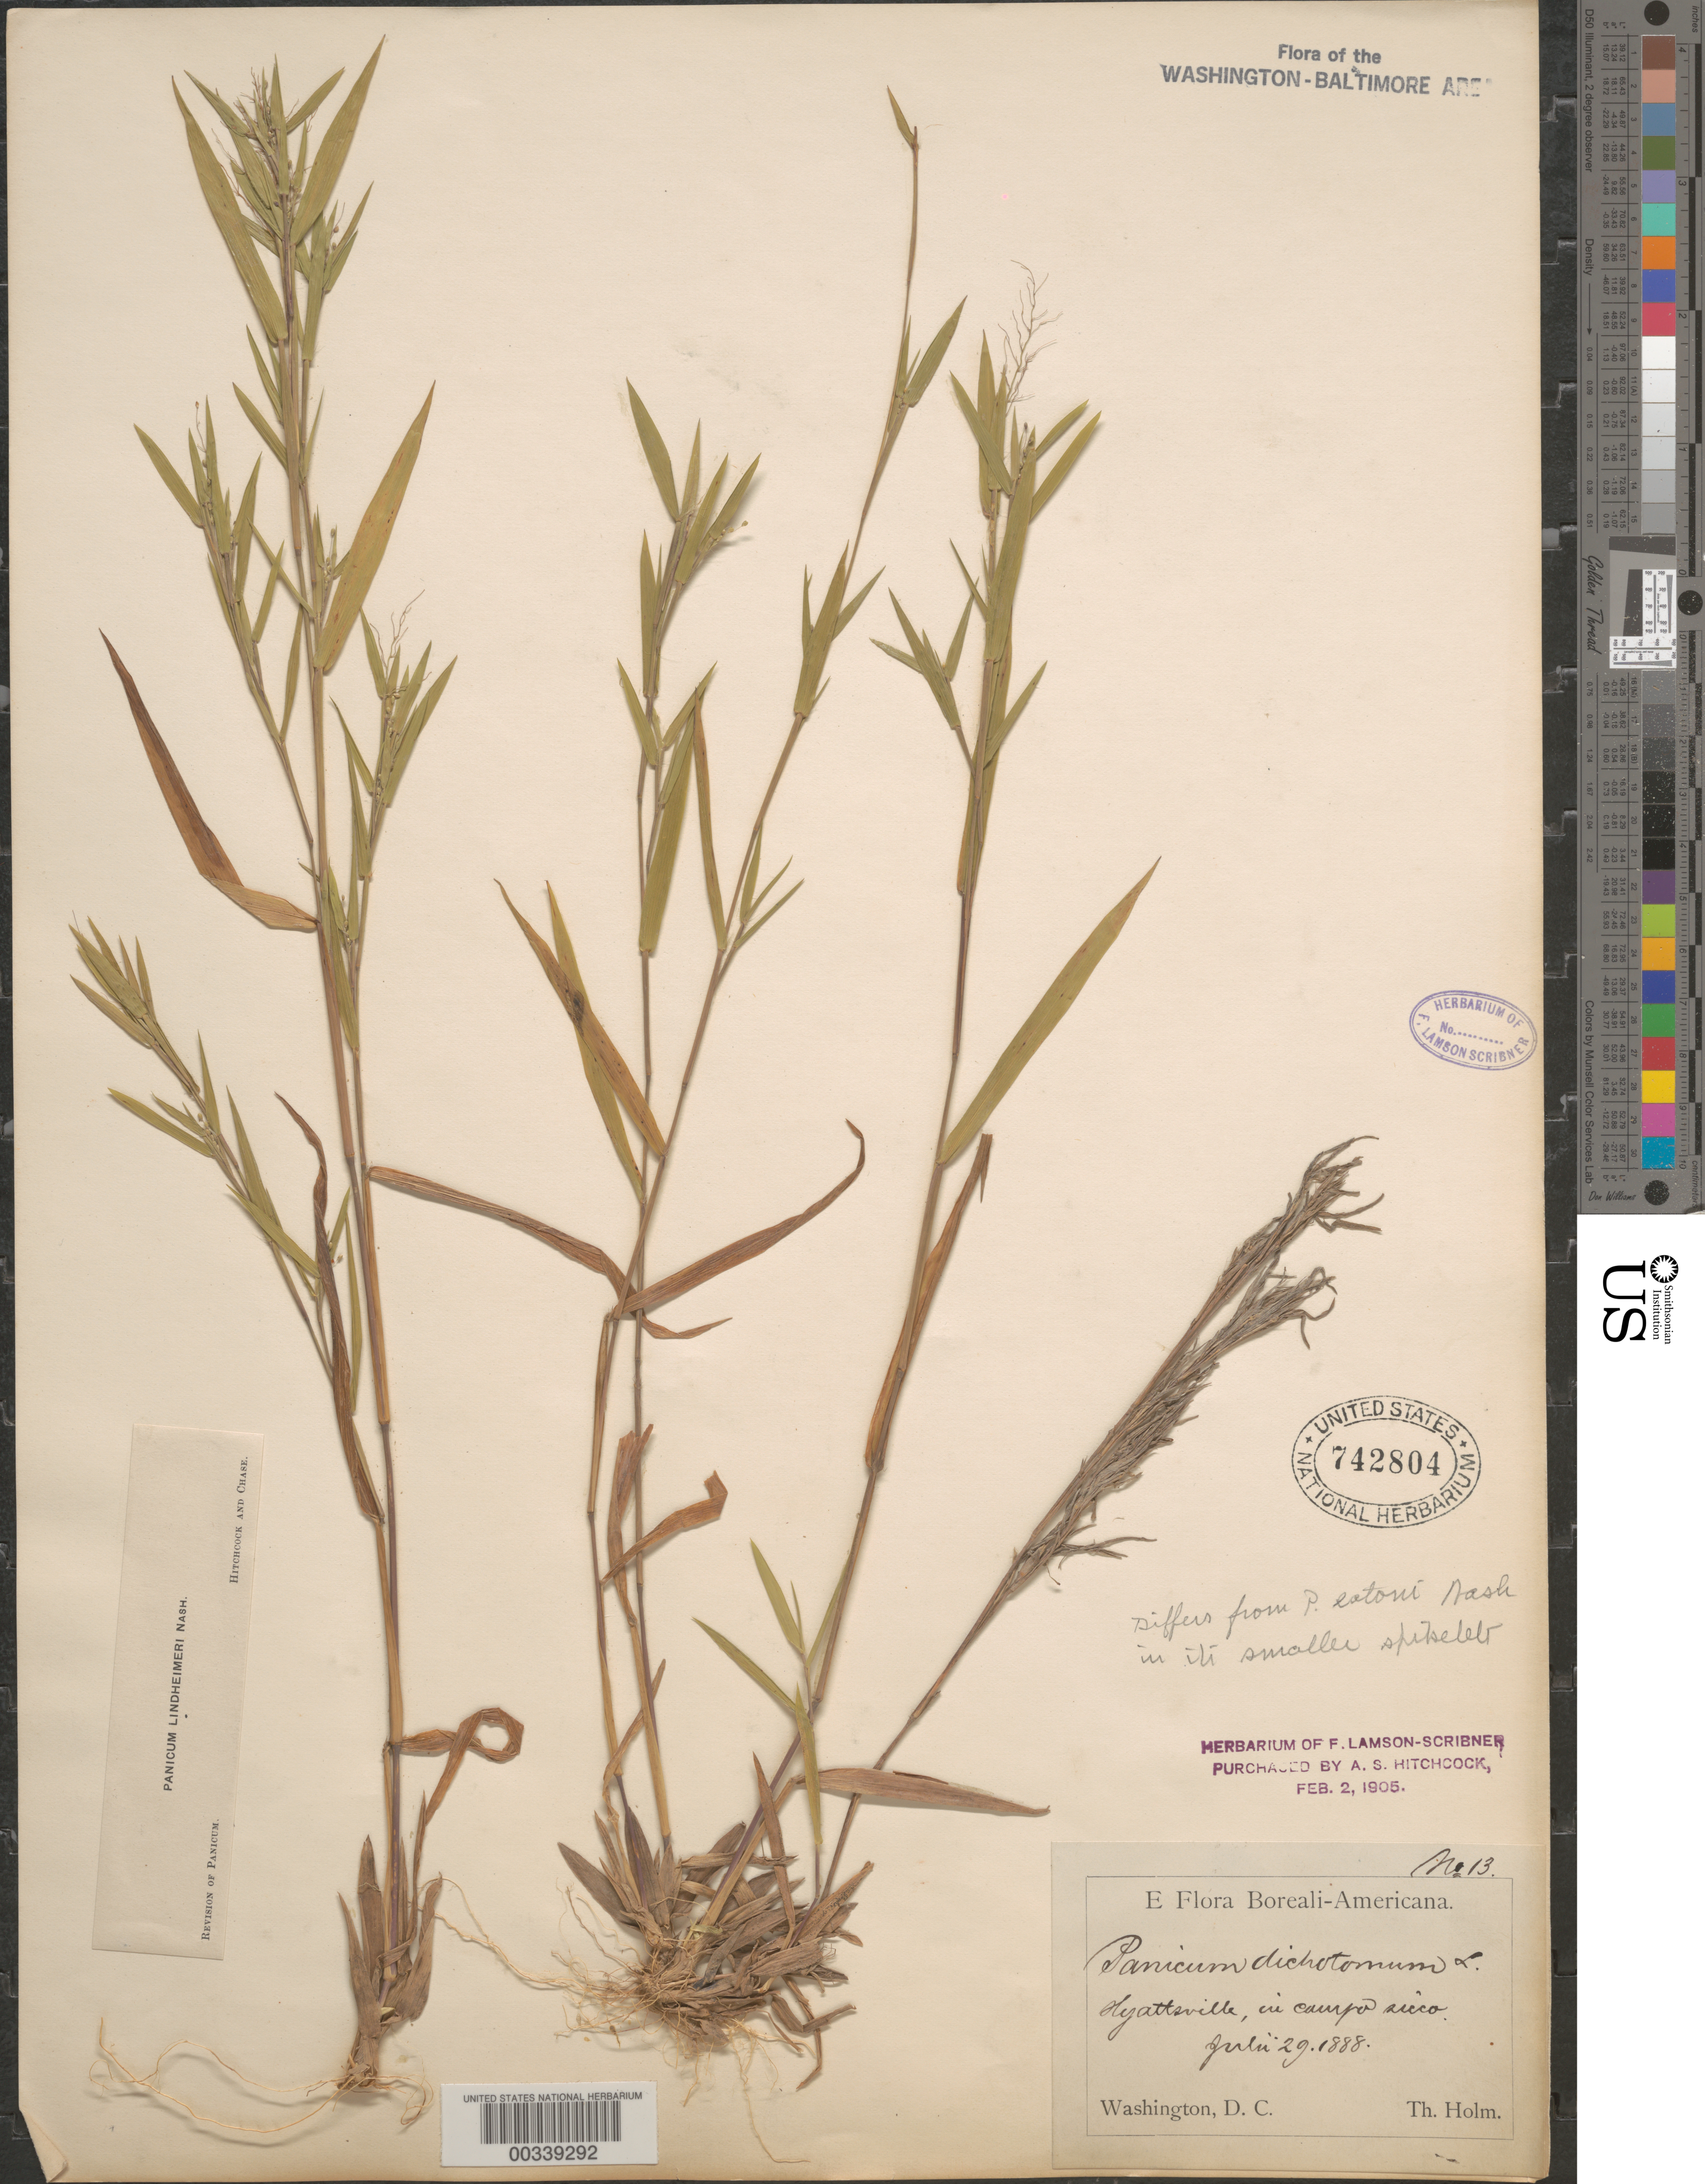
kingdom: Plantae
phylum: Tracheophyta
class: Liliopsida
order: Poales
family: Poaceae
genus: Dichanthelium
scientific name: Dichanthelium acuminatum var. lindheimeri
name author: (Nash) Gould & C.A. Clark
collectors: T. Holm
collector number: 13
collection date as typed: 29 Jul 1888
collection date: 1888-07-29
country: United States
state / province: Maryland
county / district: Prince George's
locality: Hyattsville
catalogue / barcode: US 742804